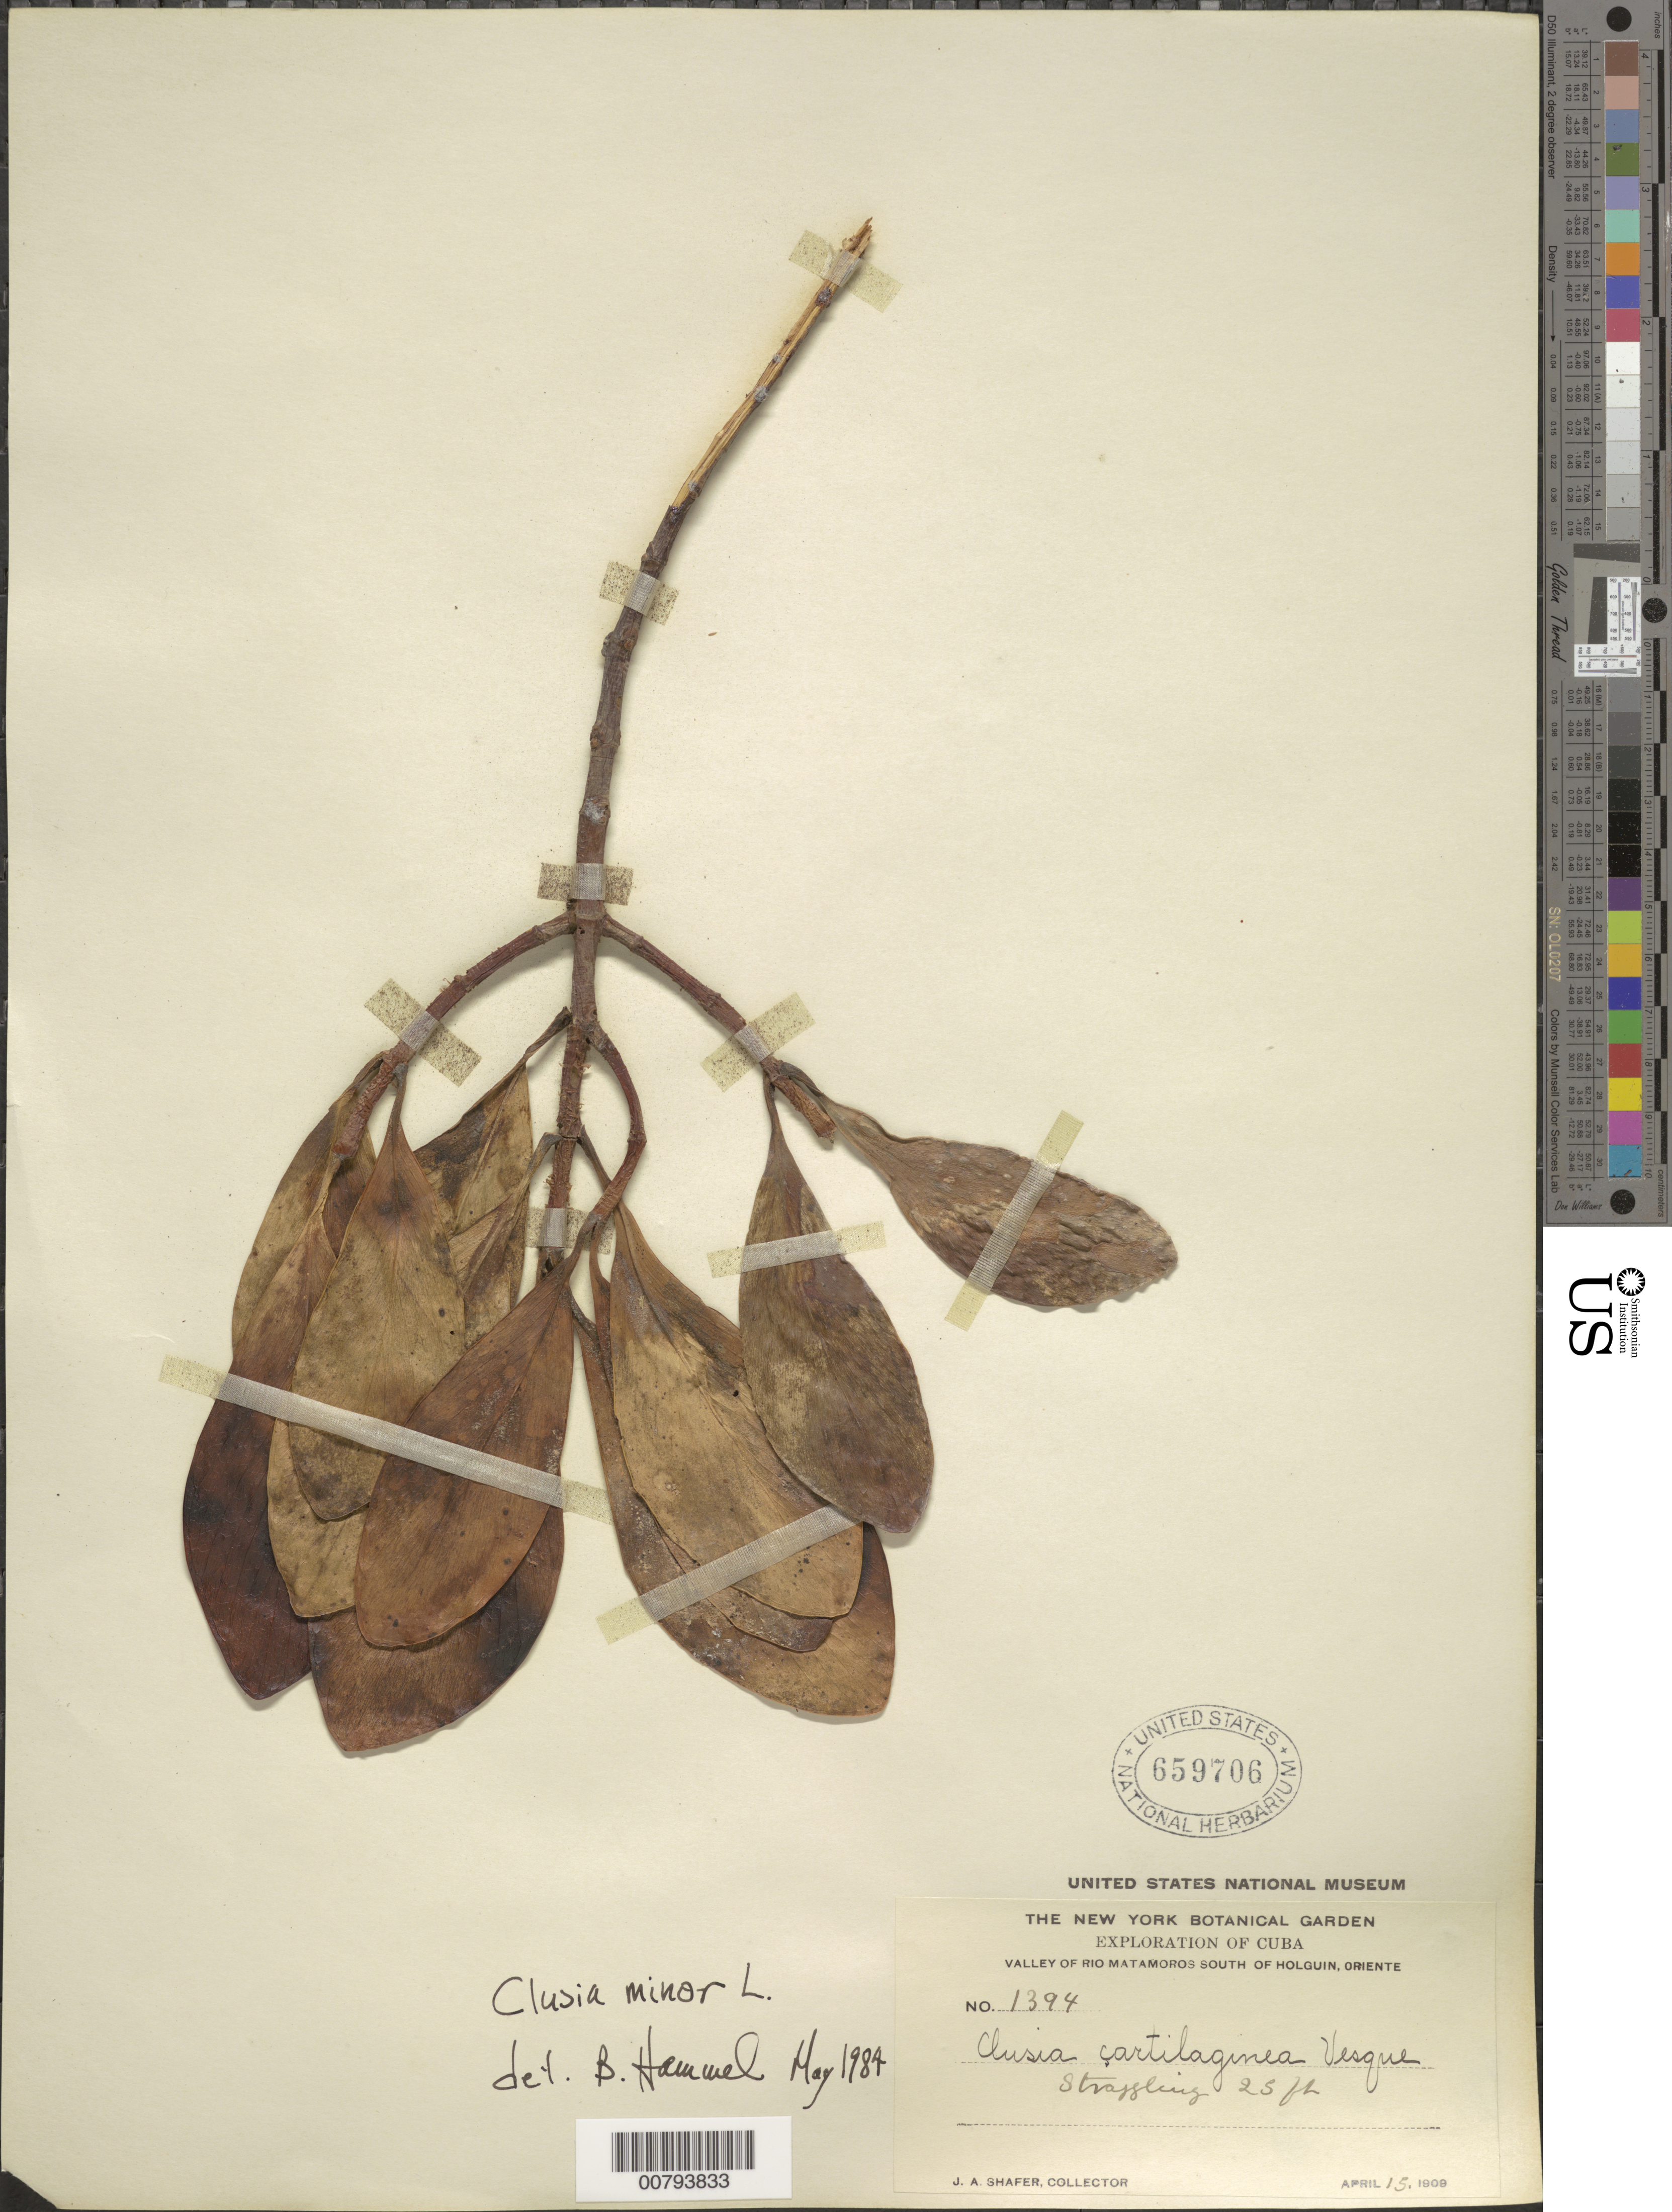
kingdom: Plantae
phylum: Tracheophyta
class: Magnoliopsida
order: Malpighiales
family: Clusiaceae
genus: Clusia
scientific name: Clusia minor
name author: L.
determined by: Hammel, Barry E., (MO), Missouri Botanical Garden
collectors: J. A. Shafer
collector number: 1394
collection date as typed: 15 Apr 1909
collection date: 1909-04-15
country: Cuba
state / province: Oriente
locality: Valley of Rio Matamoros south of Holguin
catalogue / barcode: US 659706